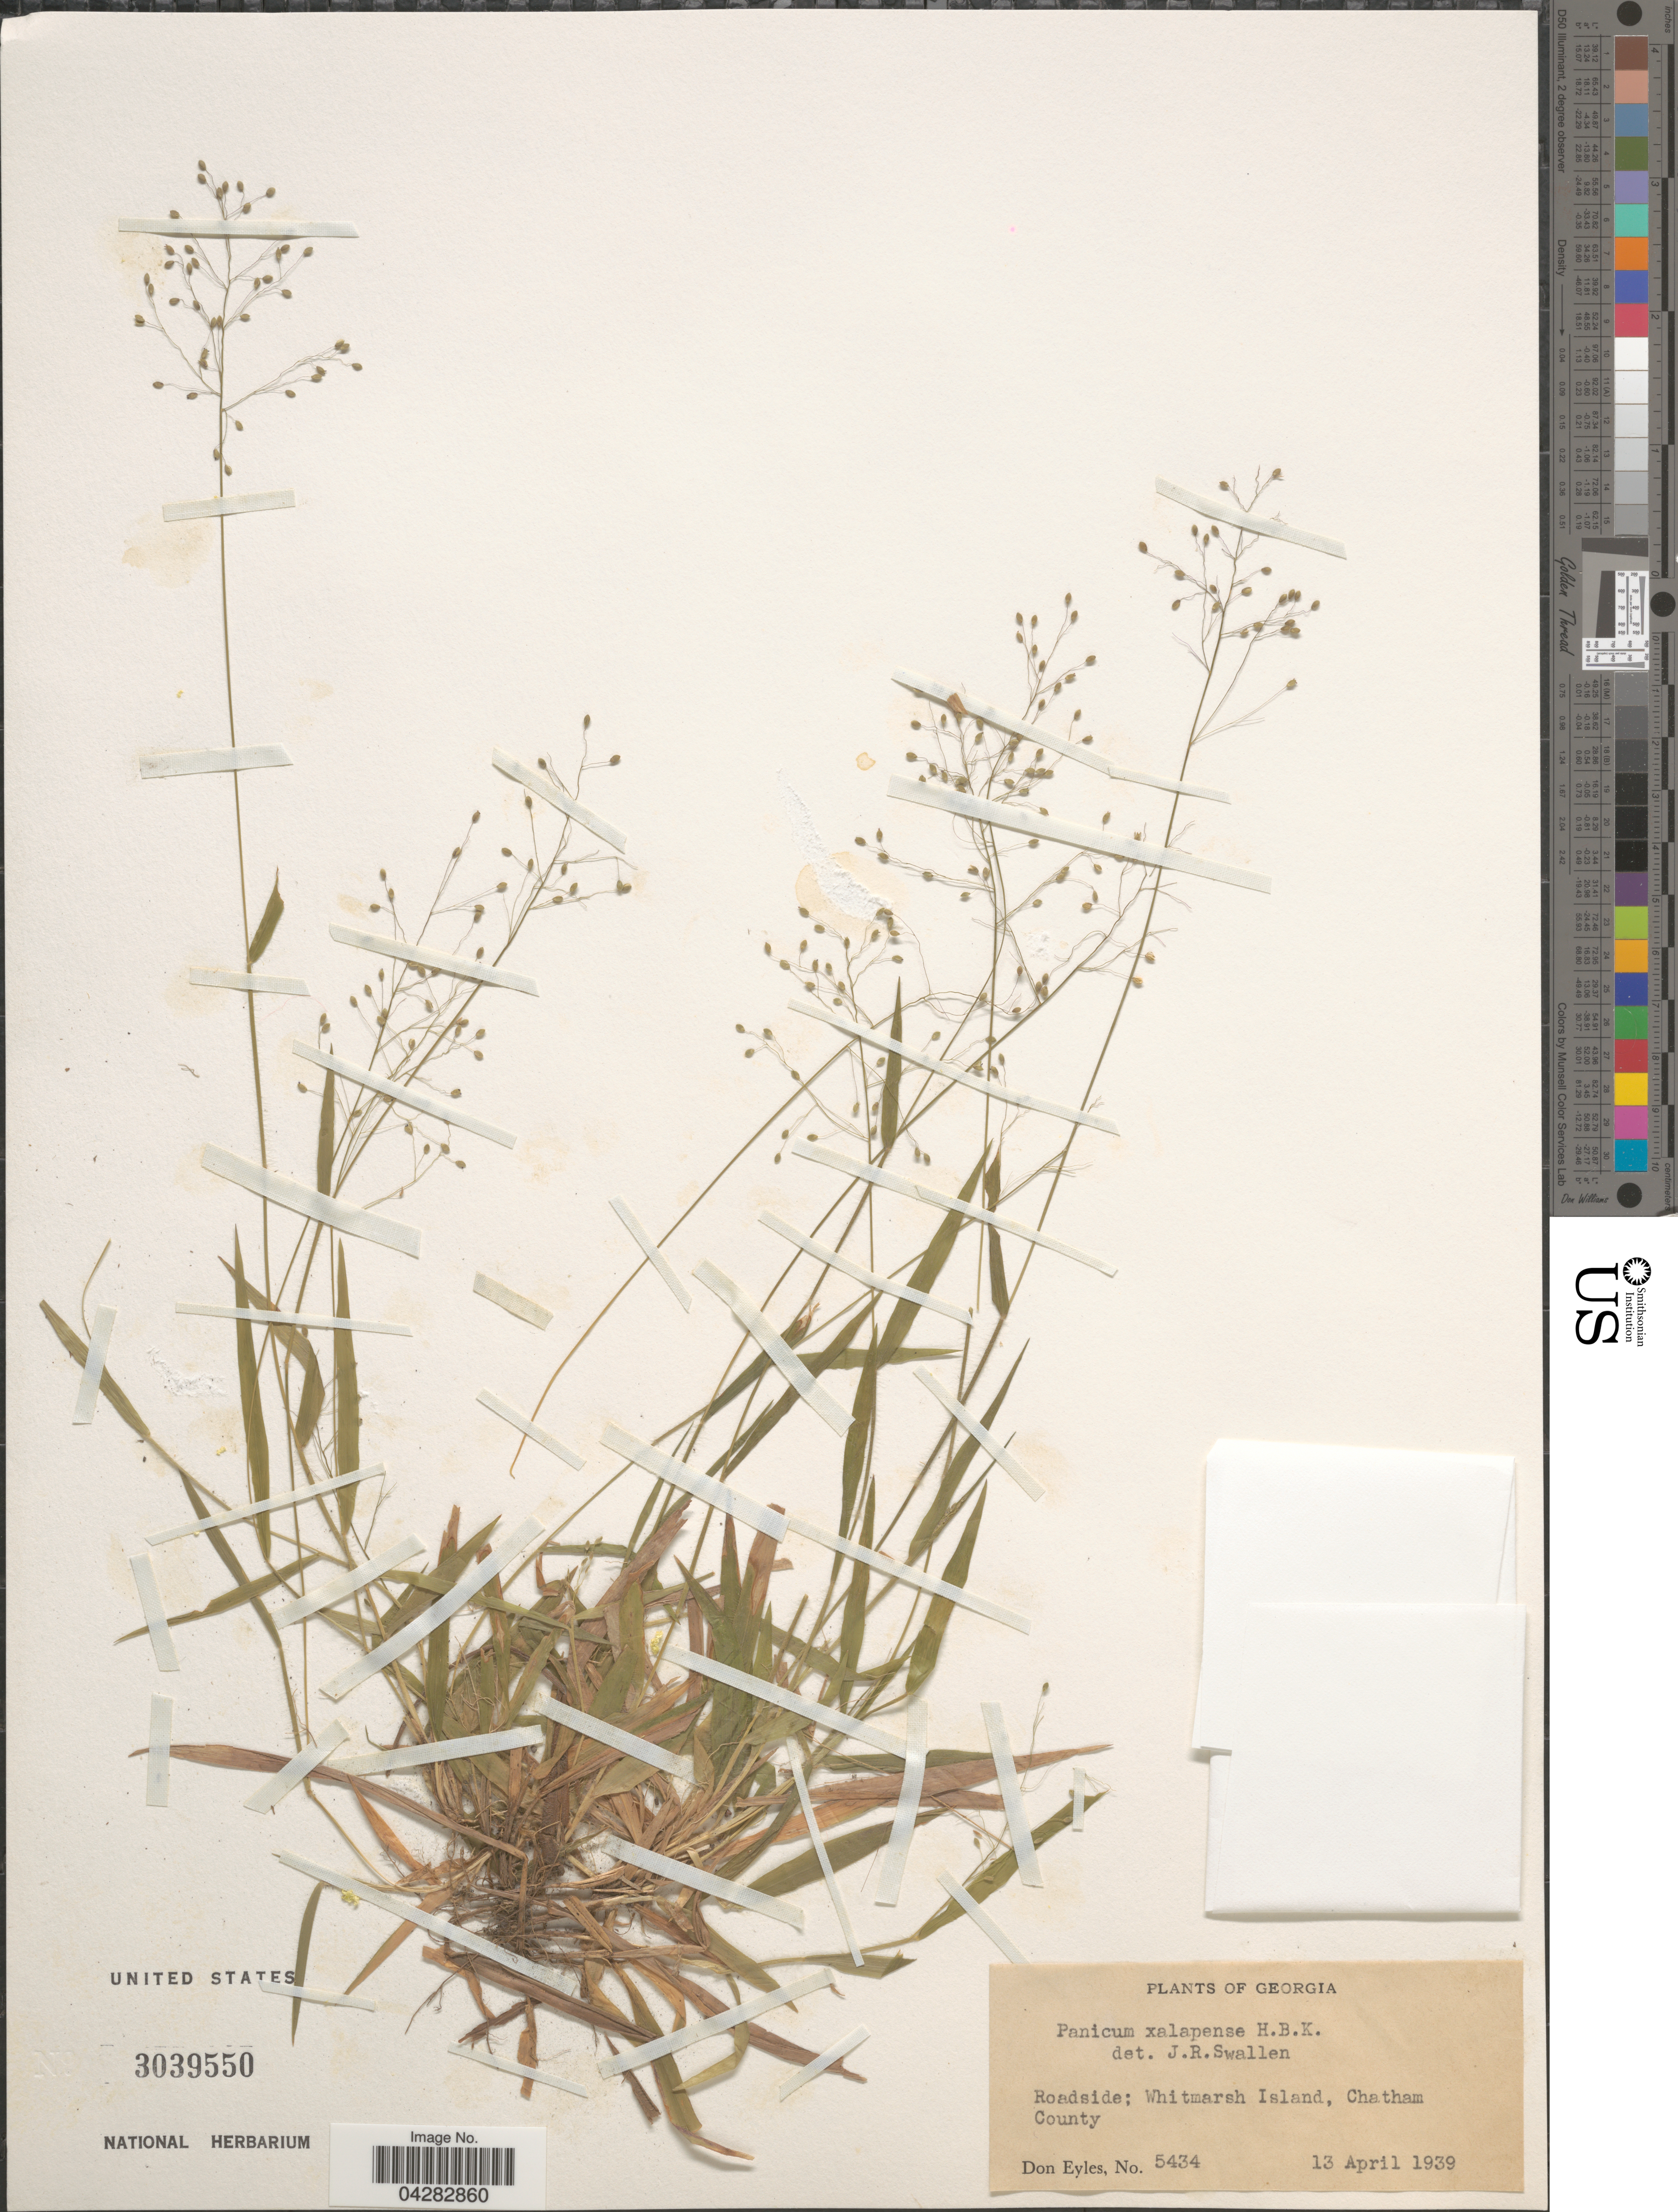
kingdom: Plantae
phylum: Tracheophyta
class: Liliopsida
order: Poales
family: Poaceae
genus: Dichanthelium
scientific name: Dichanthelium laxiflorum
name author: (Lam.) Gould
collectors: D. Eyles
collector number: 5434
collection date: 1939-04-13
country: United States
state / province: Georgia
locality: Roadside: Whitmarsh Island, Chatham County.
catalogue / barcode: US 3039550